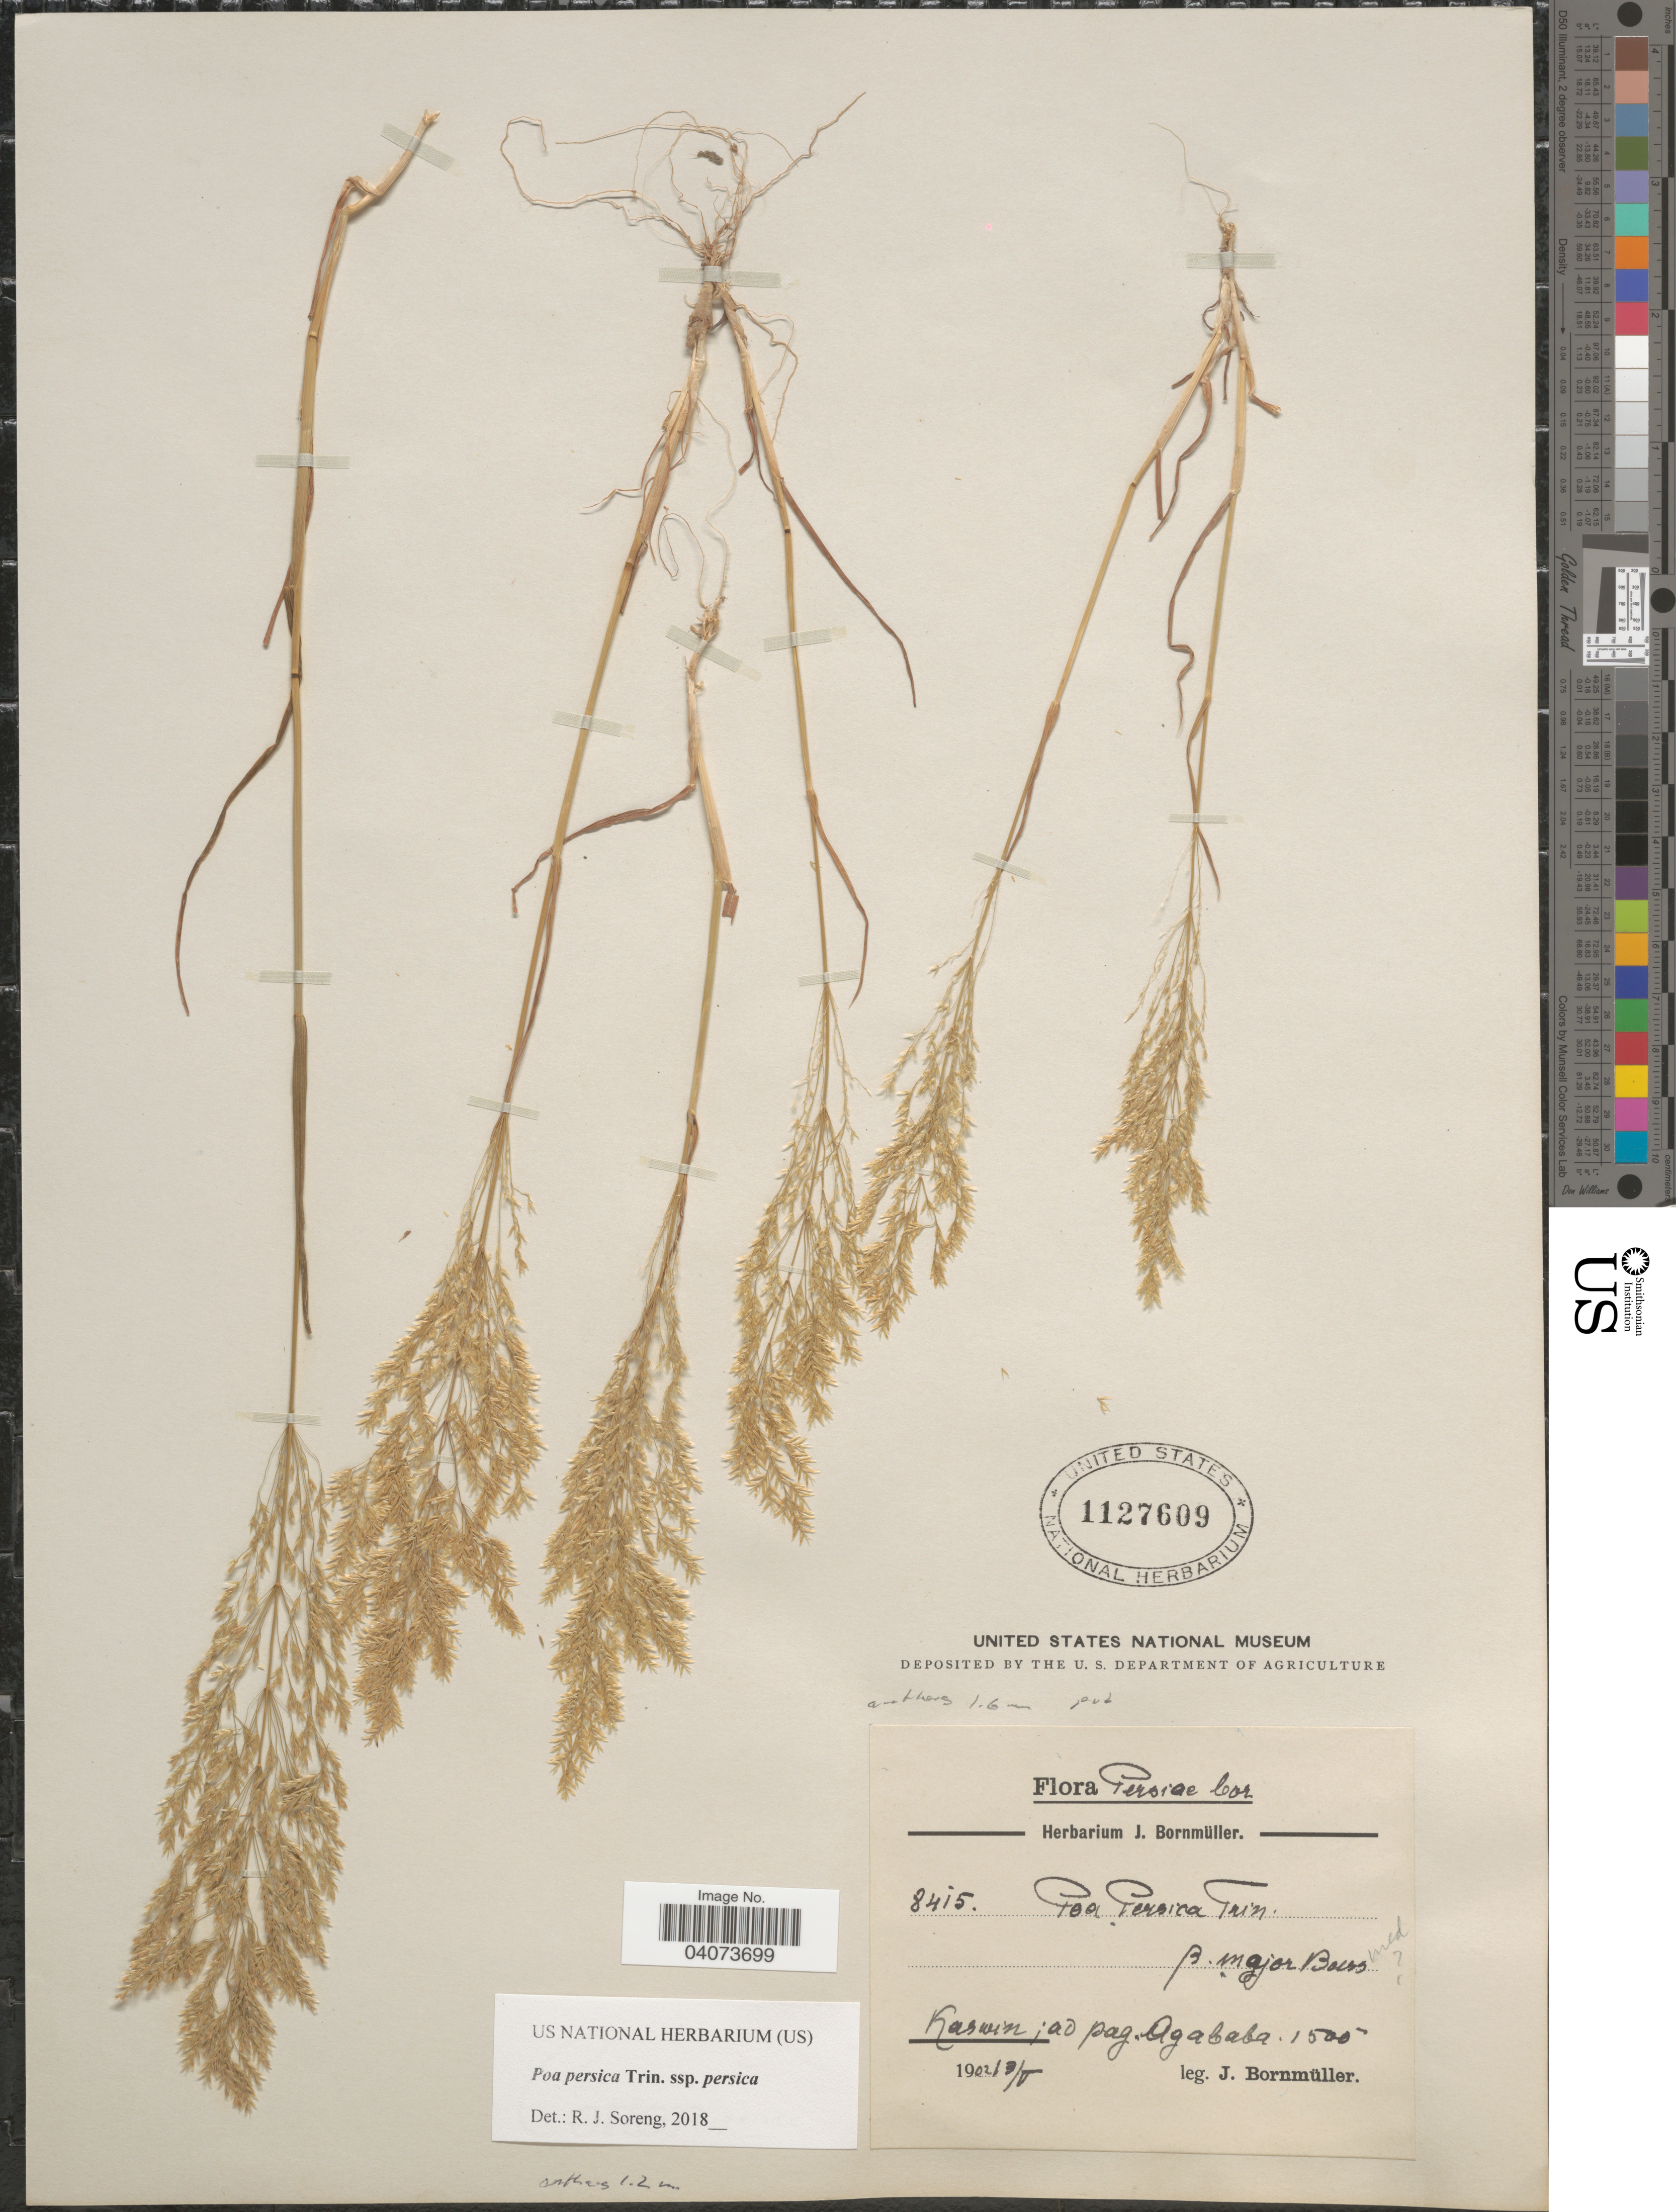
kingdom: Plantae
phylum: Tracheophyta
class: Liliopsida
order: Poales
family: Poaceae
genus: Poa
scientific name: Poa persica subsp. persica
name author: Trin.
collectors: J. Bornmüller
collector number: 8415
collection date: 1902-05-13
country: Iran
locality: Persiae bor. Kaswin; ad pag. Agababa.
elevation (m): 1500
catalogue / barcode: US 1127609